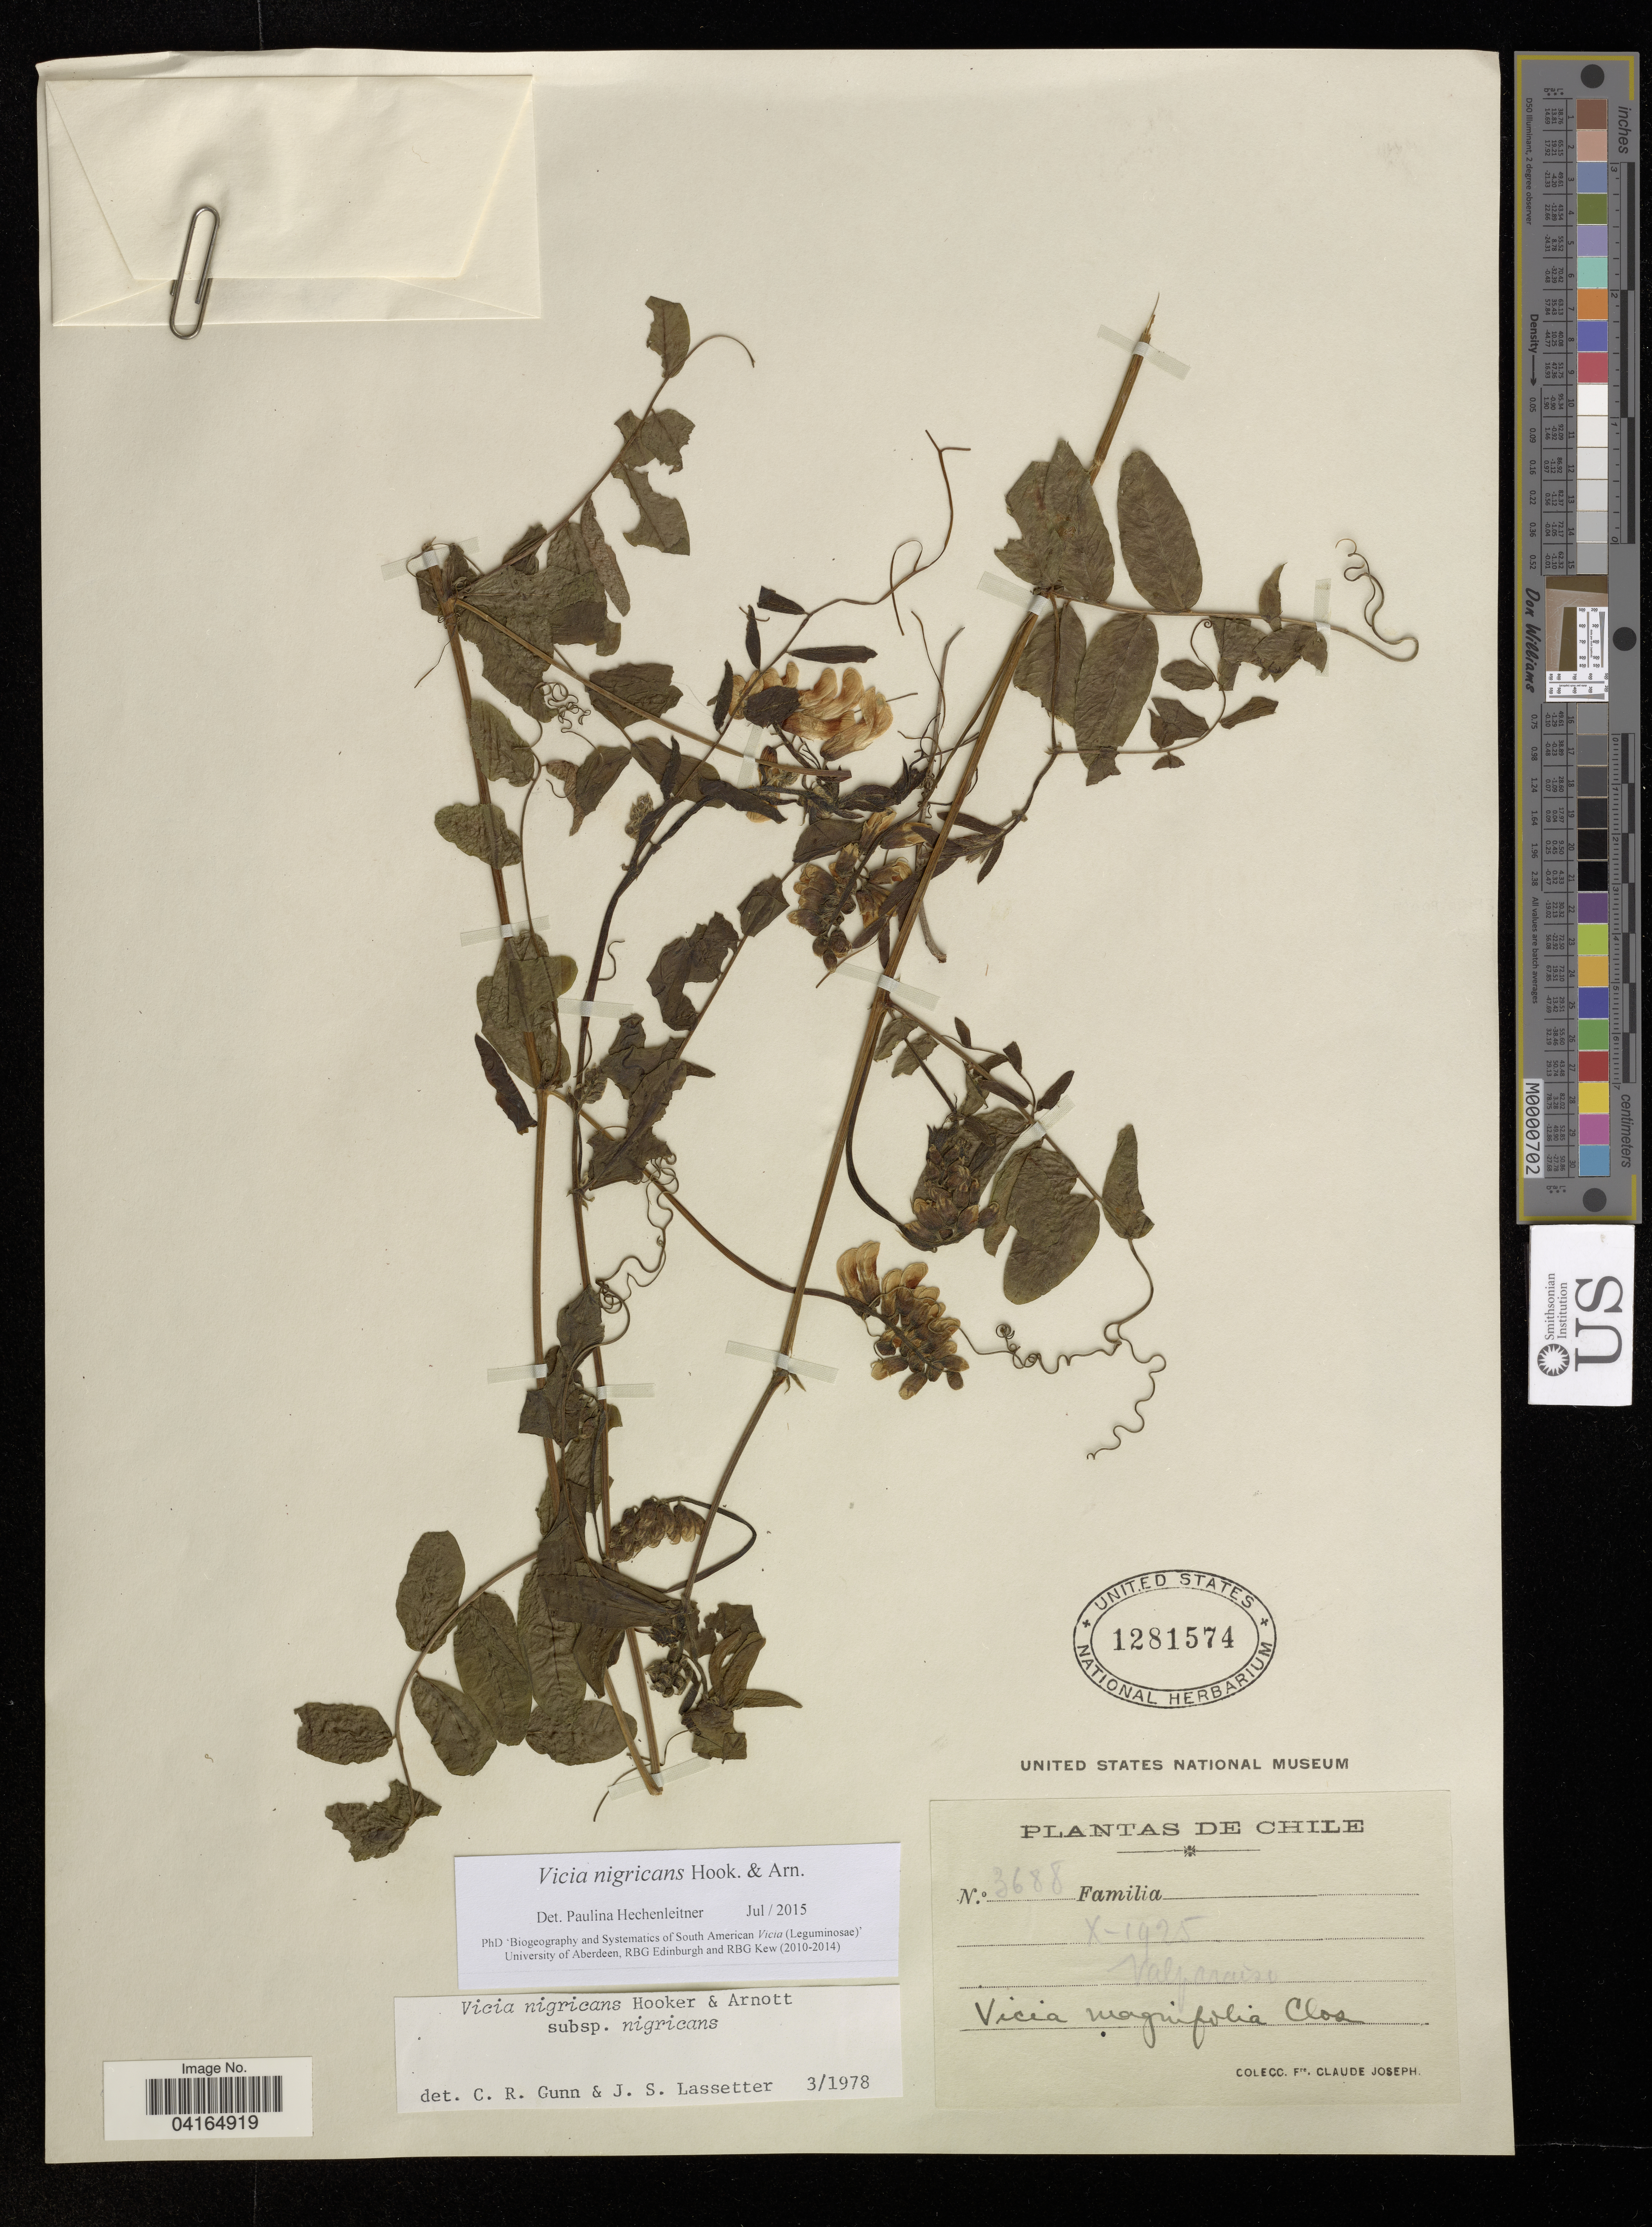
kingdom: Plantae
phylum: Tracheophyta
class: Magnoliopsida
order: Fabales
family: Fabaceae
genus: Vicia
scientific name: Vicia nigricans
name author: Hook. & Arn.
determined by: Hechenleitner, Paulina, RBG Edinburgh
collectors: Frere Claude Joseph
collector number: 3688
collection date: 1925-10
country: Chile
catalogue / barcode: US 1281574